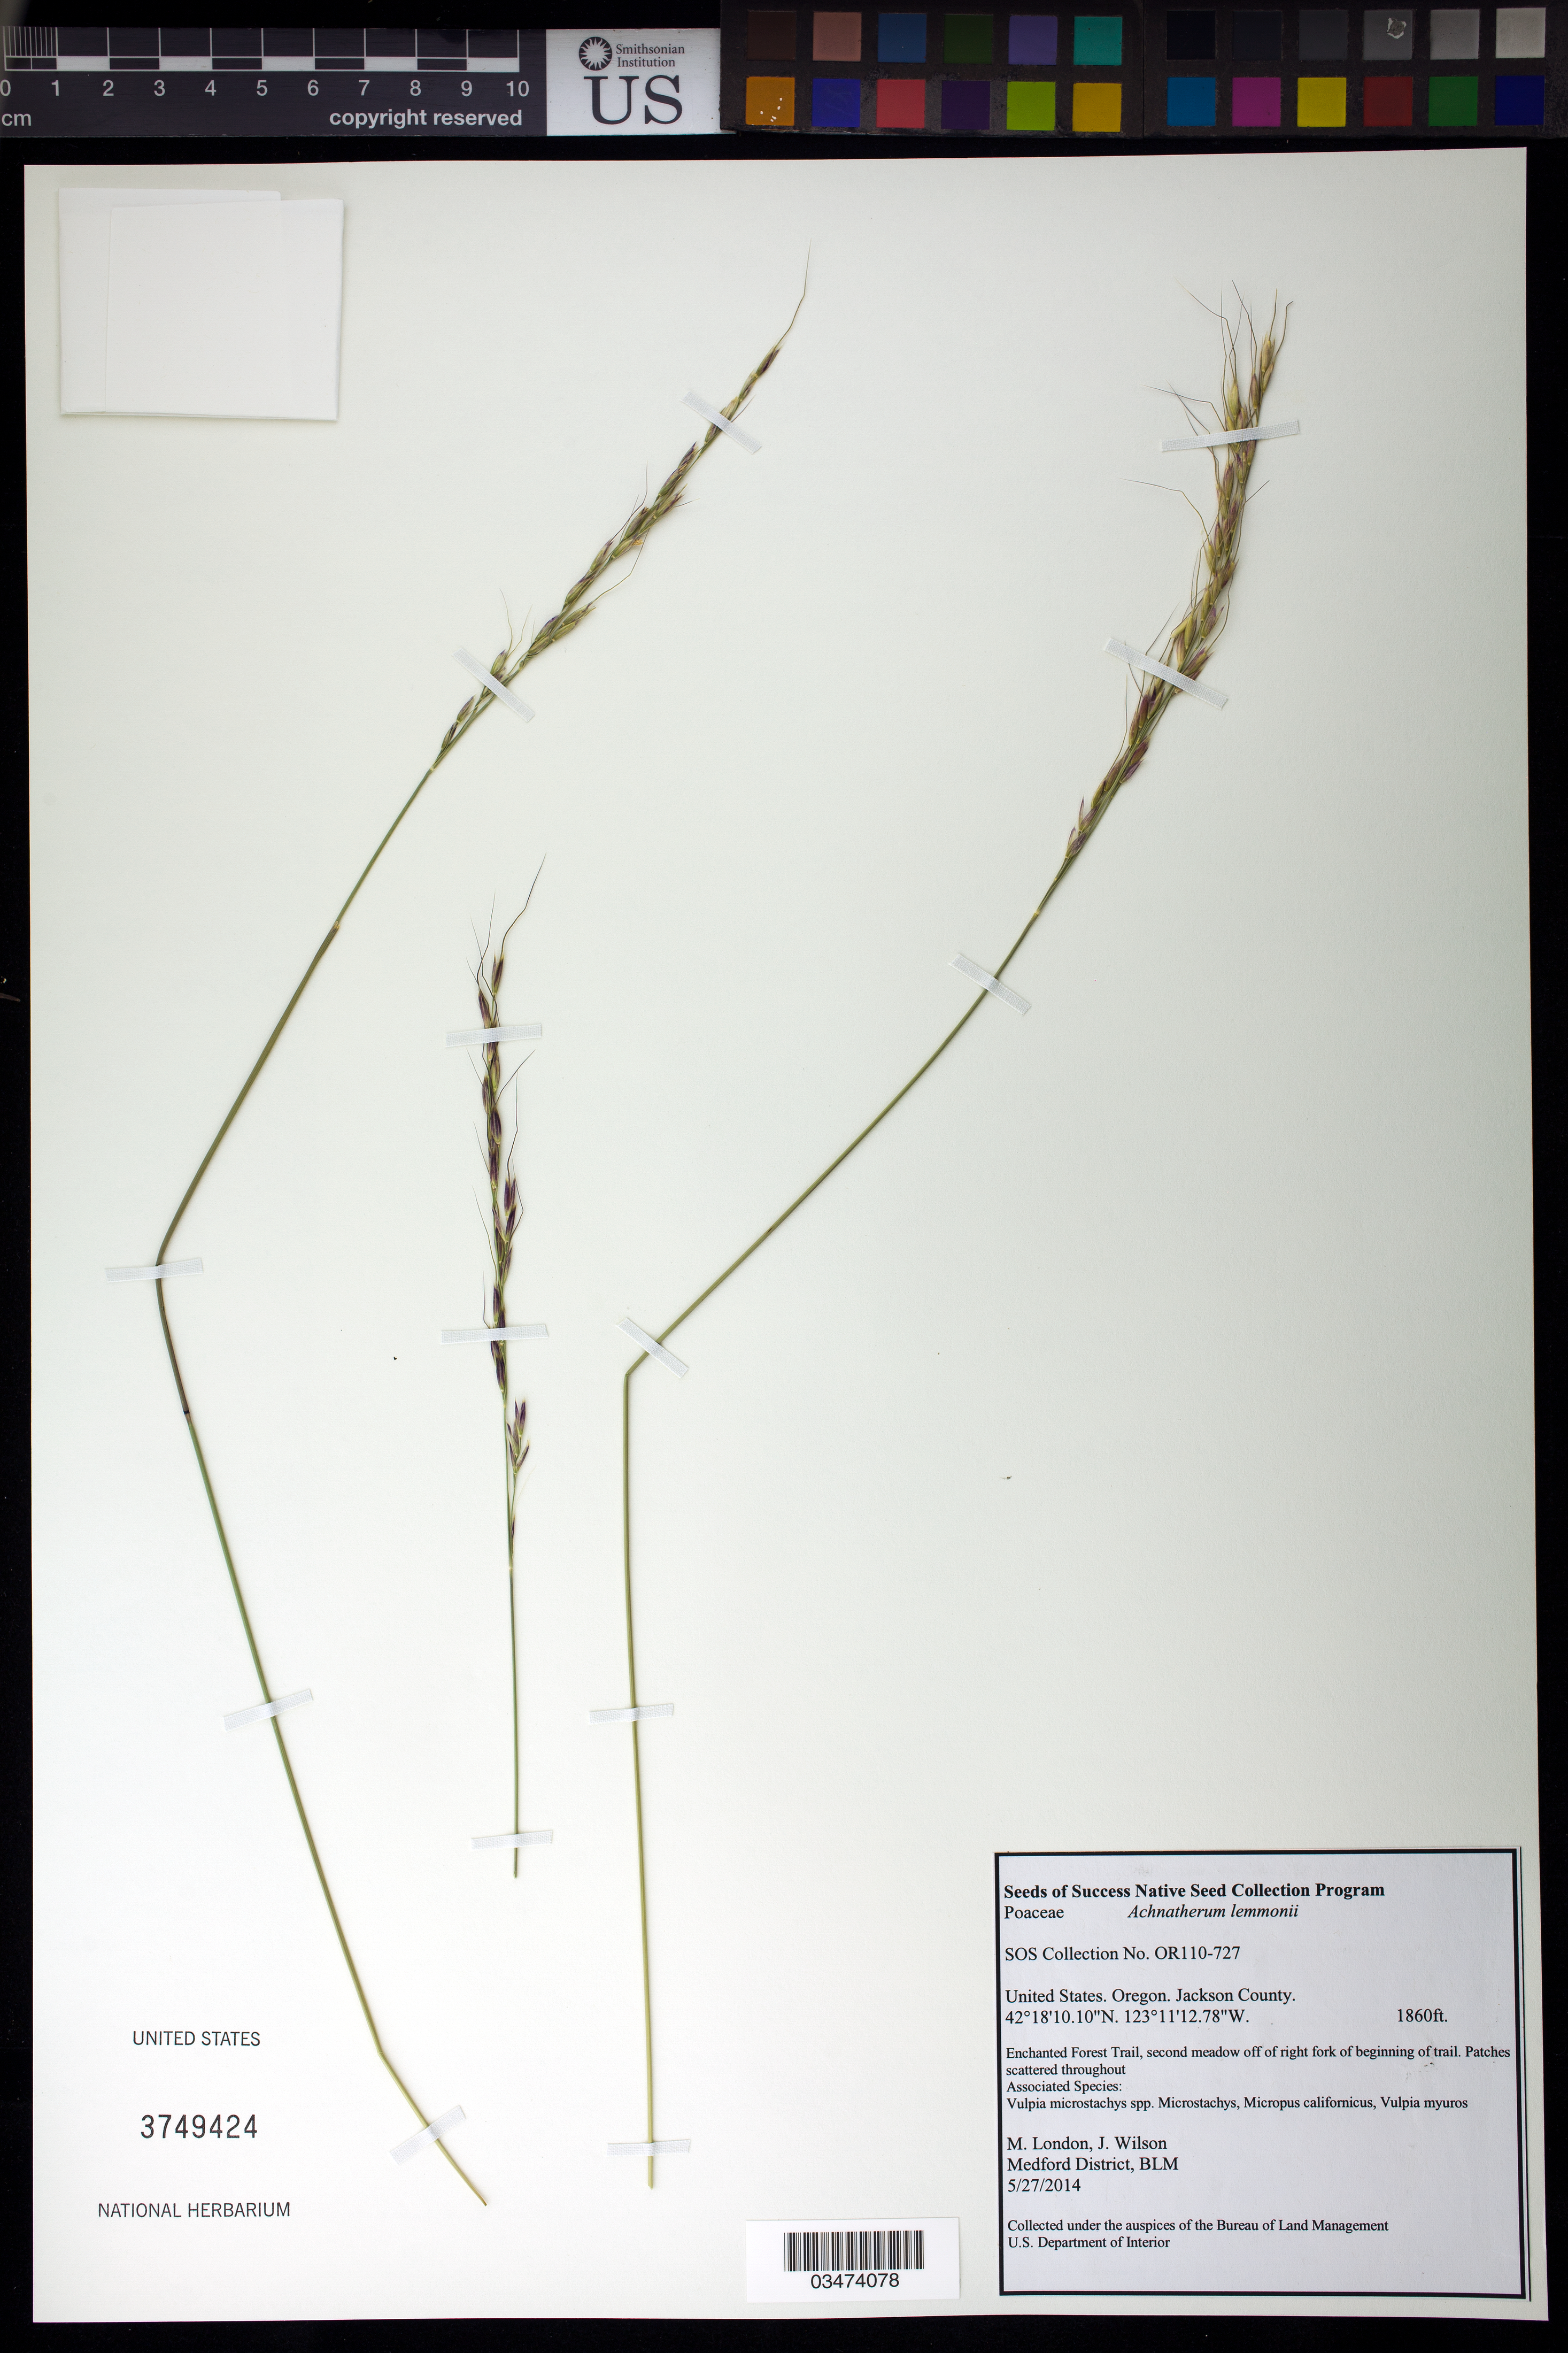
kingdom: Plantae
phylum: Tracheophyta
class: Liliopsida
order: Poales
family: Poaceae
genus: Achnatherum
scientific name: Achnatherum lemmonii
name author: (Vasey) Barkworth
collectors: M. London & J. Wilson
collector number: OR110-727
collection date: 2014-05-27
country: United States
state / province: Oregon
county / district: Jackson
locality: Enchanted Forest Trail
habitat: Associated species: Vulpia mocrostachys, Vulpia myuros, Micropus californicus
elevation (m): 567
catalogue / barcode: US 3749424